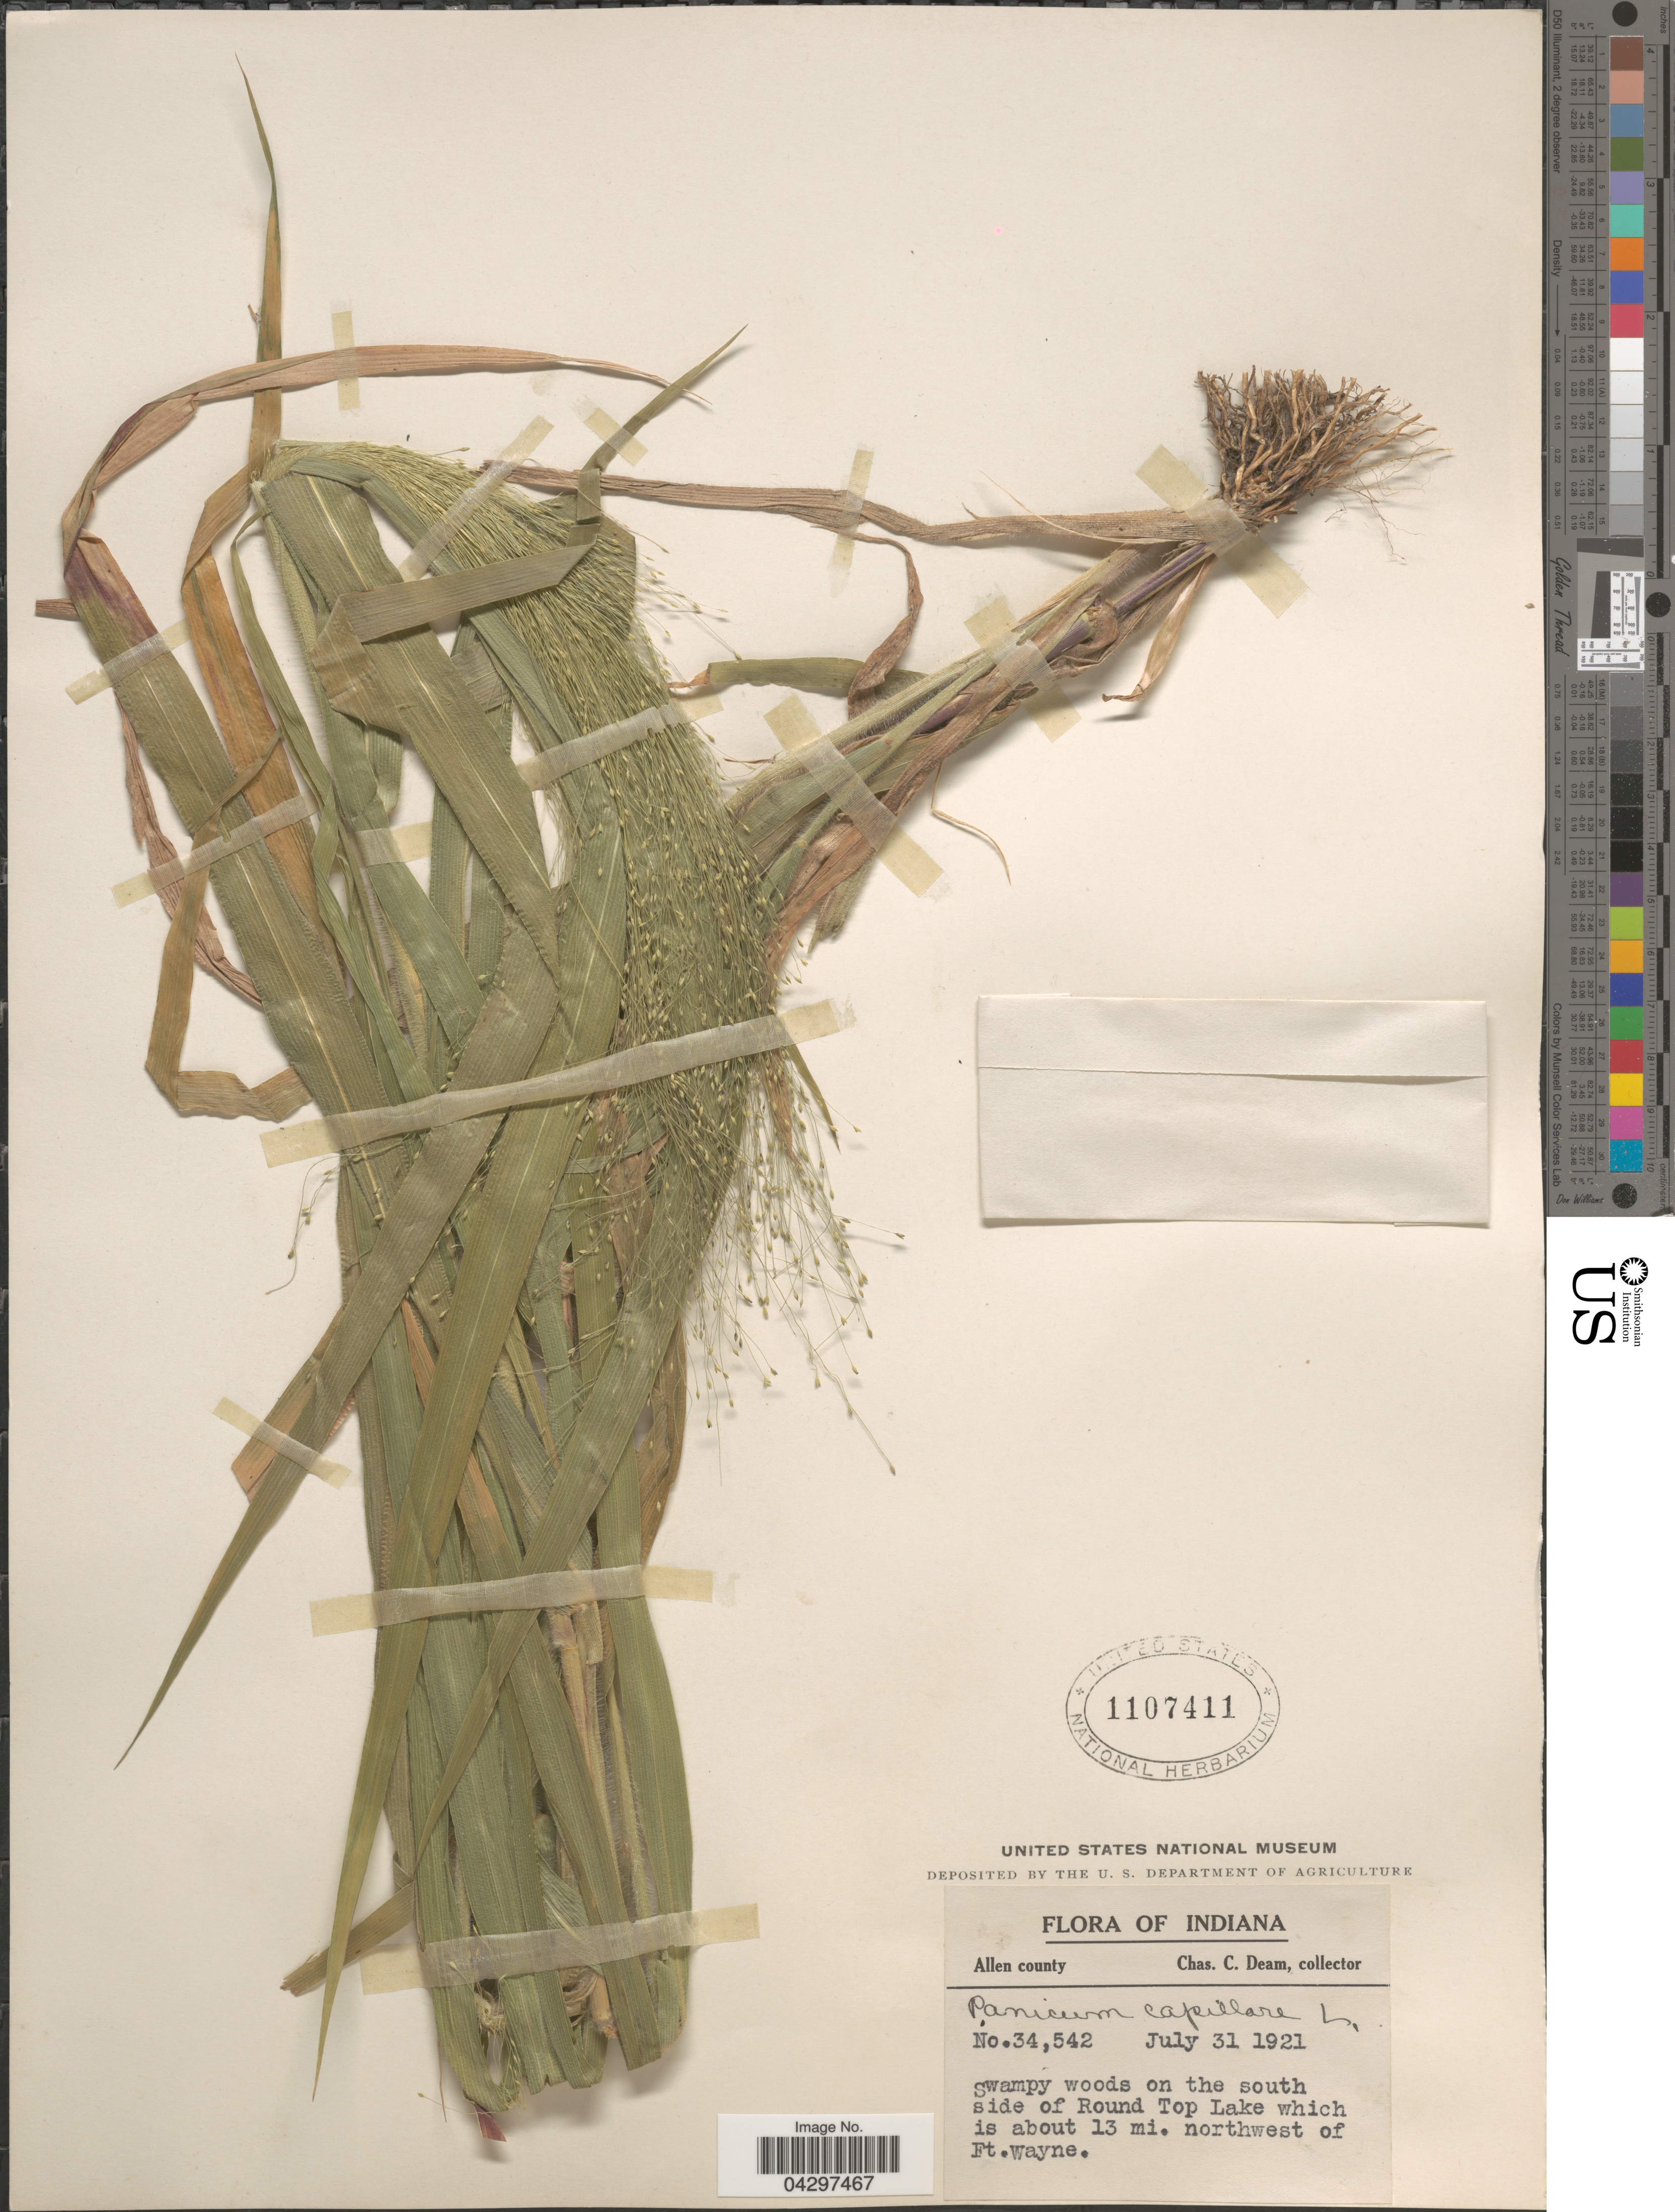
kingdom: Plantae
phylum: Tracheophyta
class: Liliopsida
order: Poales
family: Poaceae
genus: Panicum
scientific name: Panicum capillare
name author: L.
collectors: C. C. Deam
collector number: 34542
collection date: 1921-07-31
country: United States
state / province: Indiana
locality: Allen county. Swampy woods on the south side of Round Top Lake which is about 13 mi. northwest of Ft.Wayne.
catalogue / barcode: US 1107411